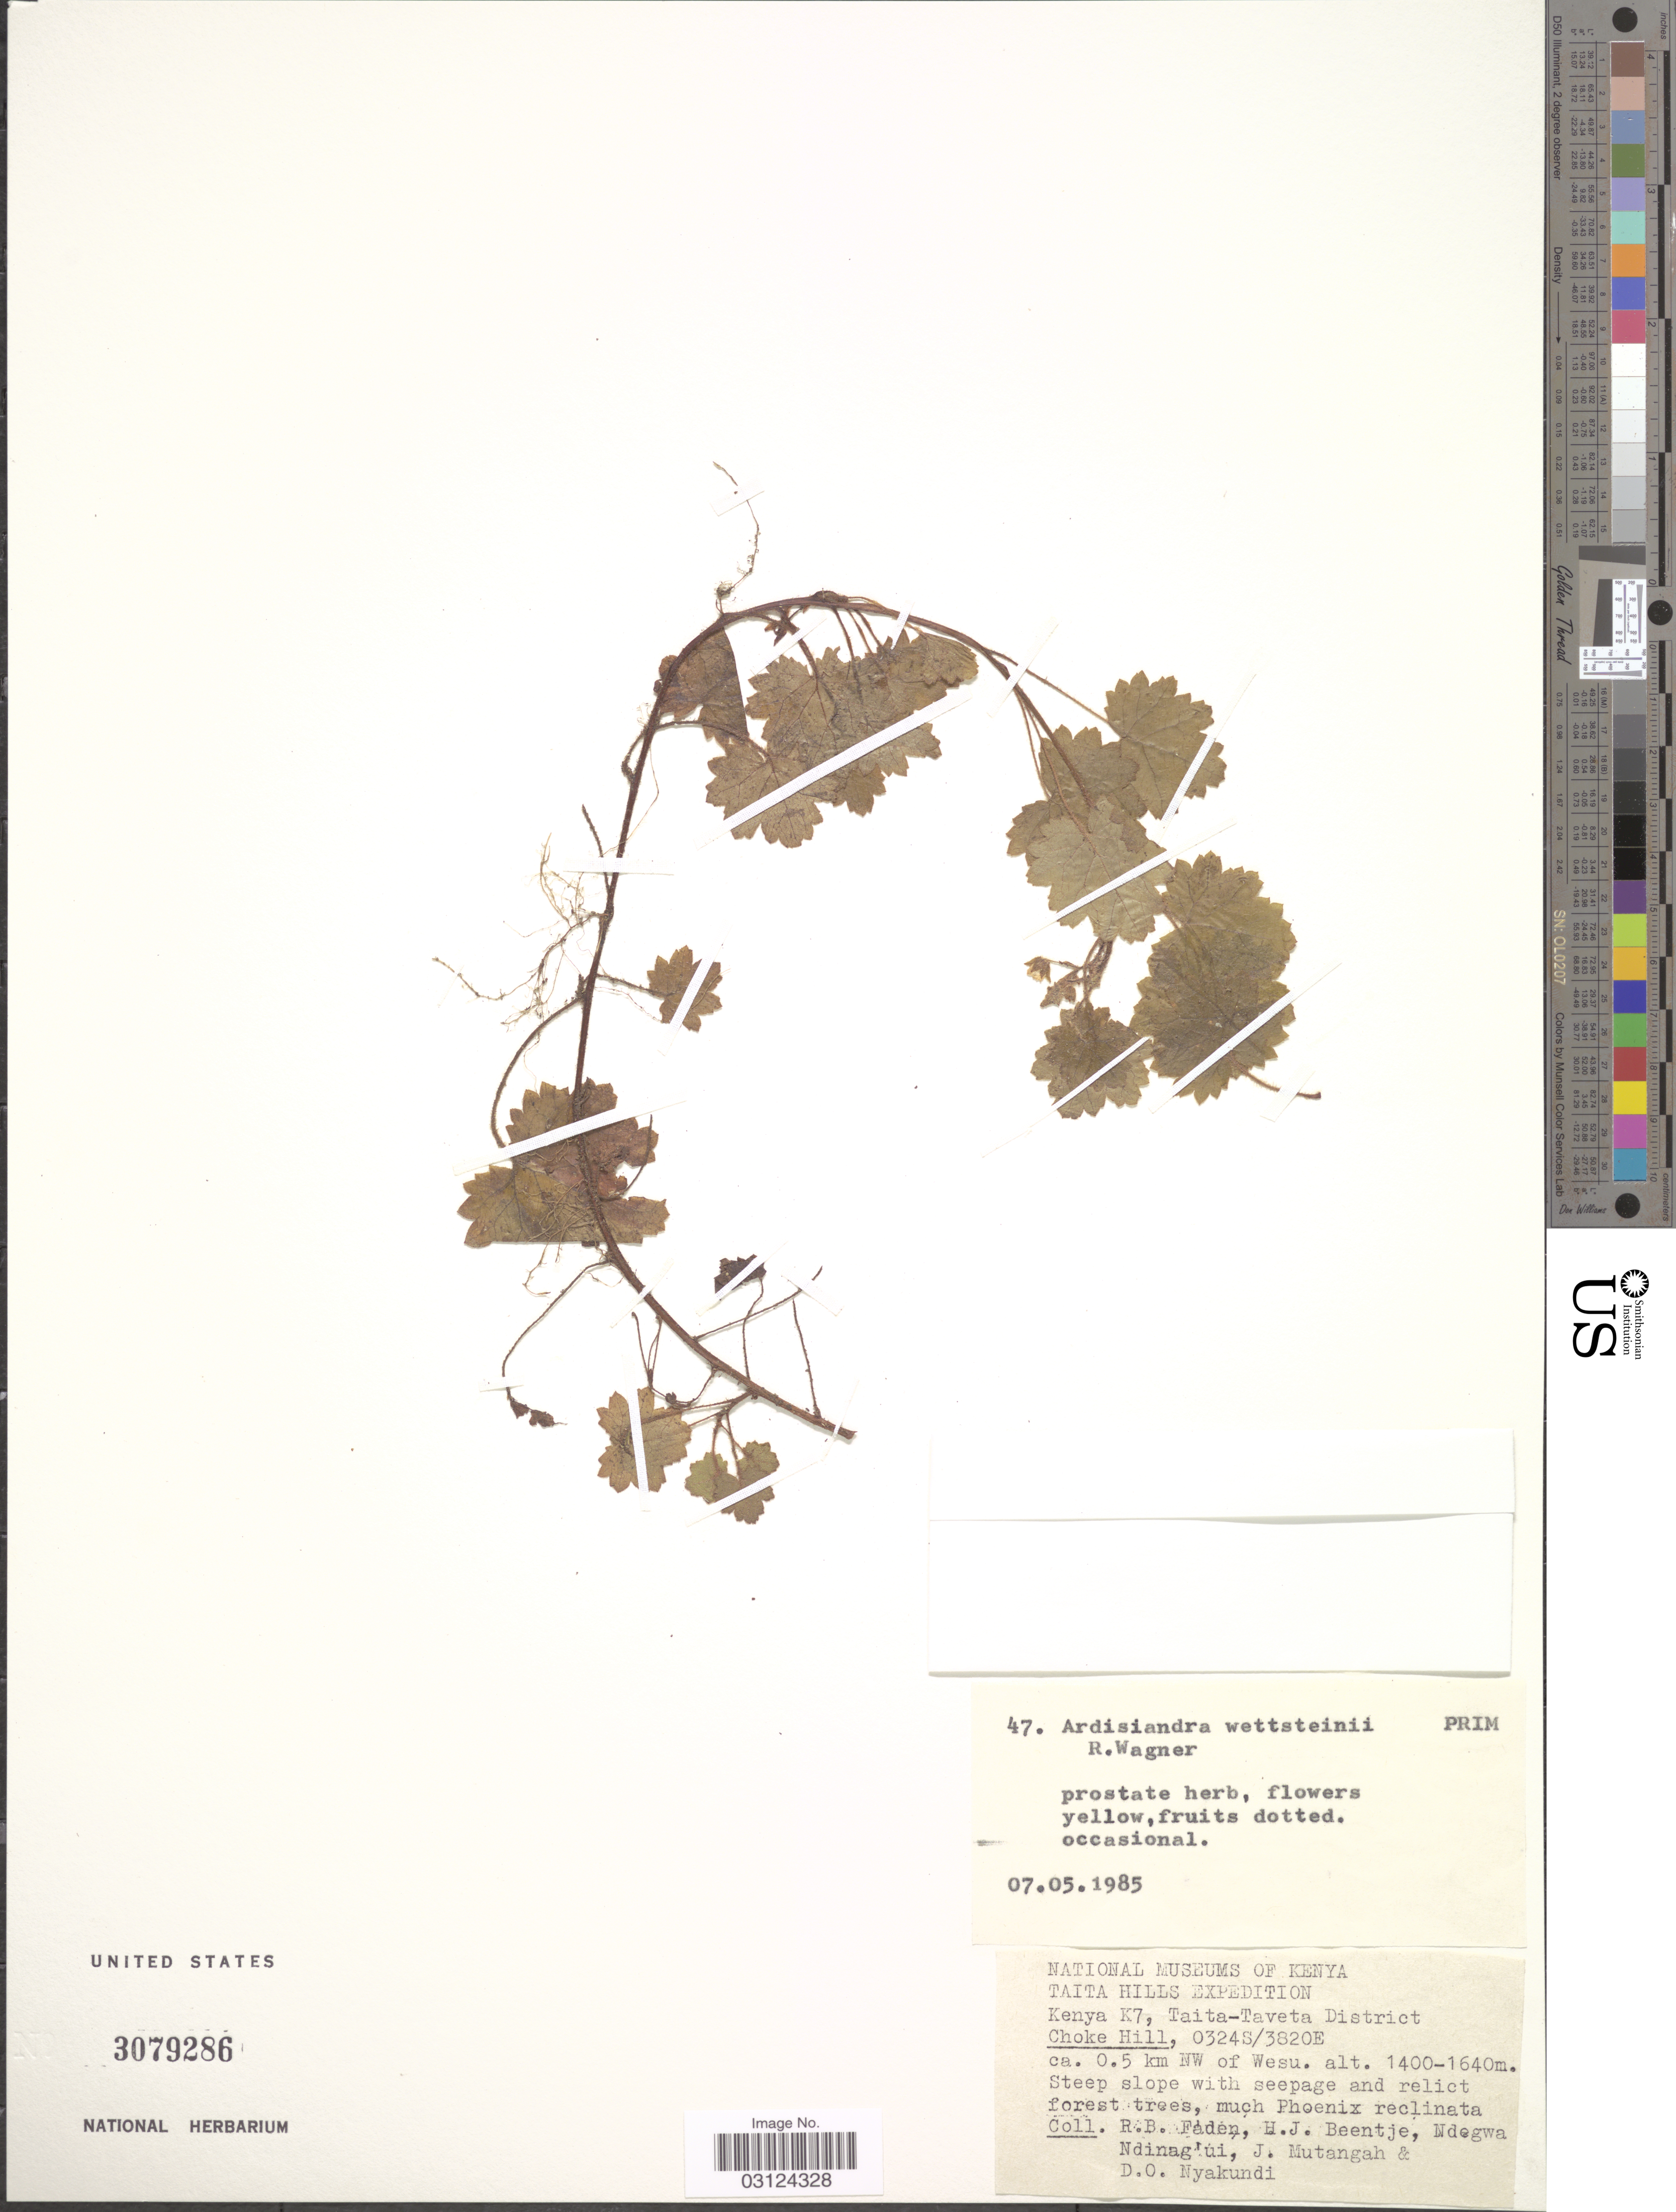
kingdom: Plantae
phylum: Tracheophyta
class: Magnoliopsida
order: Ericales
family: Primulaceae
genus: Ardisiandra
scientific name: Ardisiandra wettsteinii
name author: R. Wagner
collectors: R. B. Faden, H. J. Beentje, N. Ndinag'ui, J. Mutangah & D. Nyakundi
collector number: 47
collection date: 1985-05-07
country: Kenya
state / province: Taita Taveta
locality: Taita Hills, K7, Taita-Taveta District, Choke Hill, ca. 0.5 km NW of Wesu.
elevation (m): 1400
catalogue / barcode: US 3079286